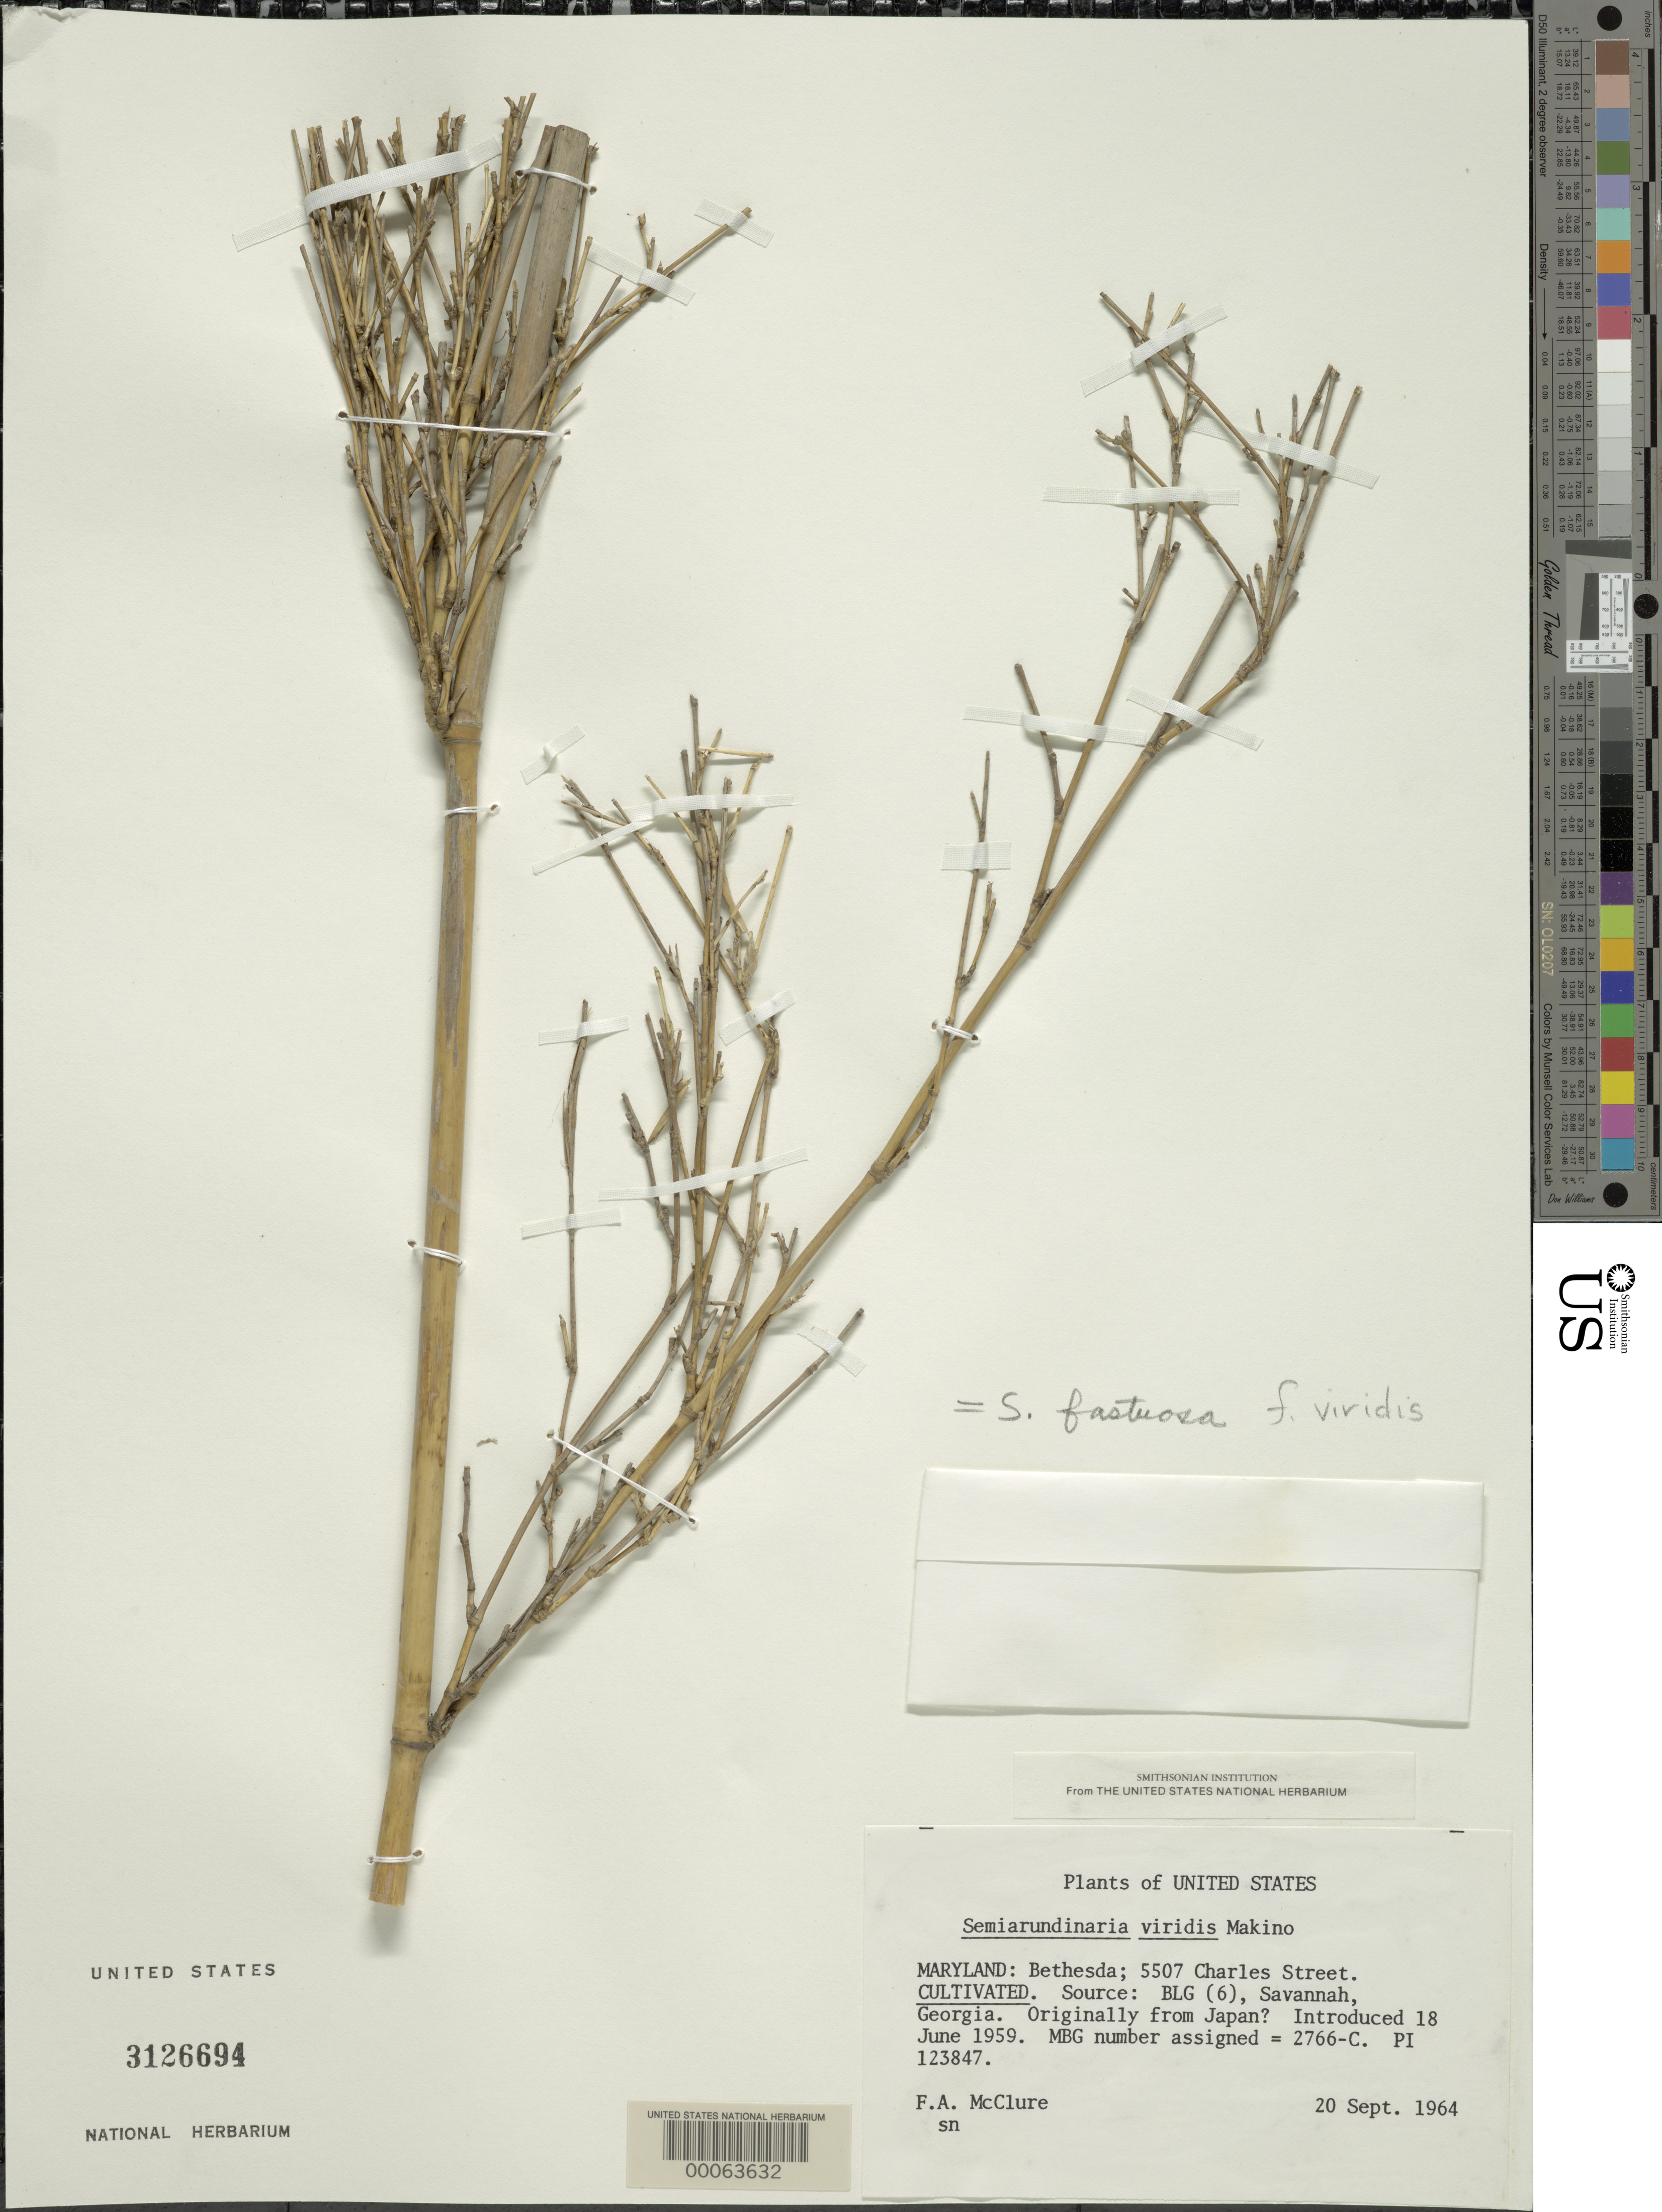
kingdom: Plantae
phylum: Tracheophyta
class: Liliopsida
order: Poales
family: Poaceae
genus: Semiarundinaria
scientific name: Semiarundinaria fastuosa f. viridis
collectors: F. A. McClure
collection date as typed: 20 Sep 1964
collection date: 1964-09-20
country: United States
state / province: Maryland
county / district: Montgomery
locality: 5507 Charles Street, Bethesda (McClure's garden)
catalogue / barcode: US 3126694